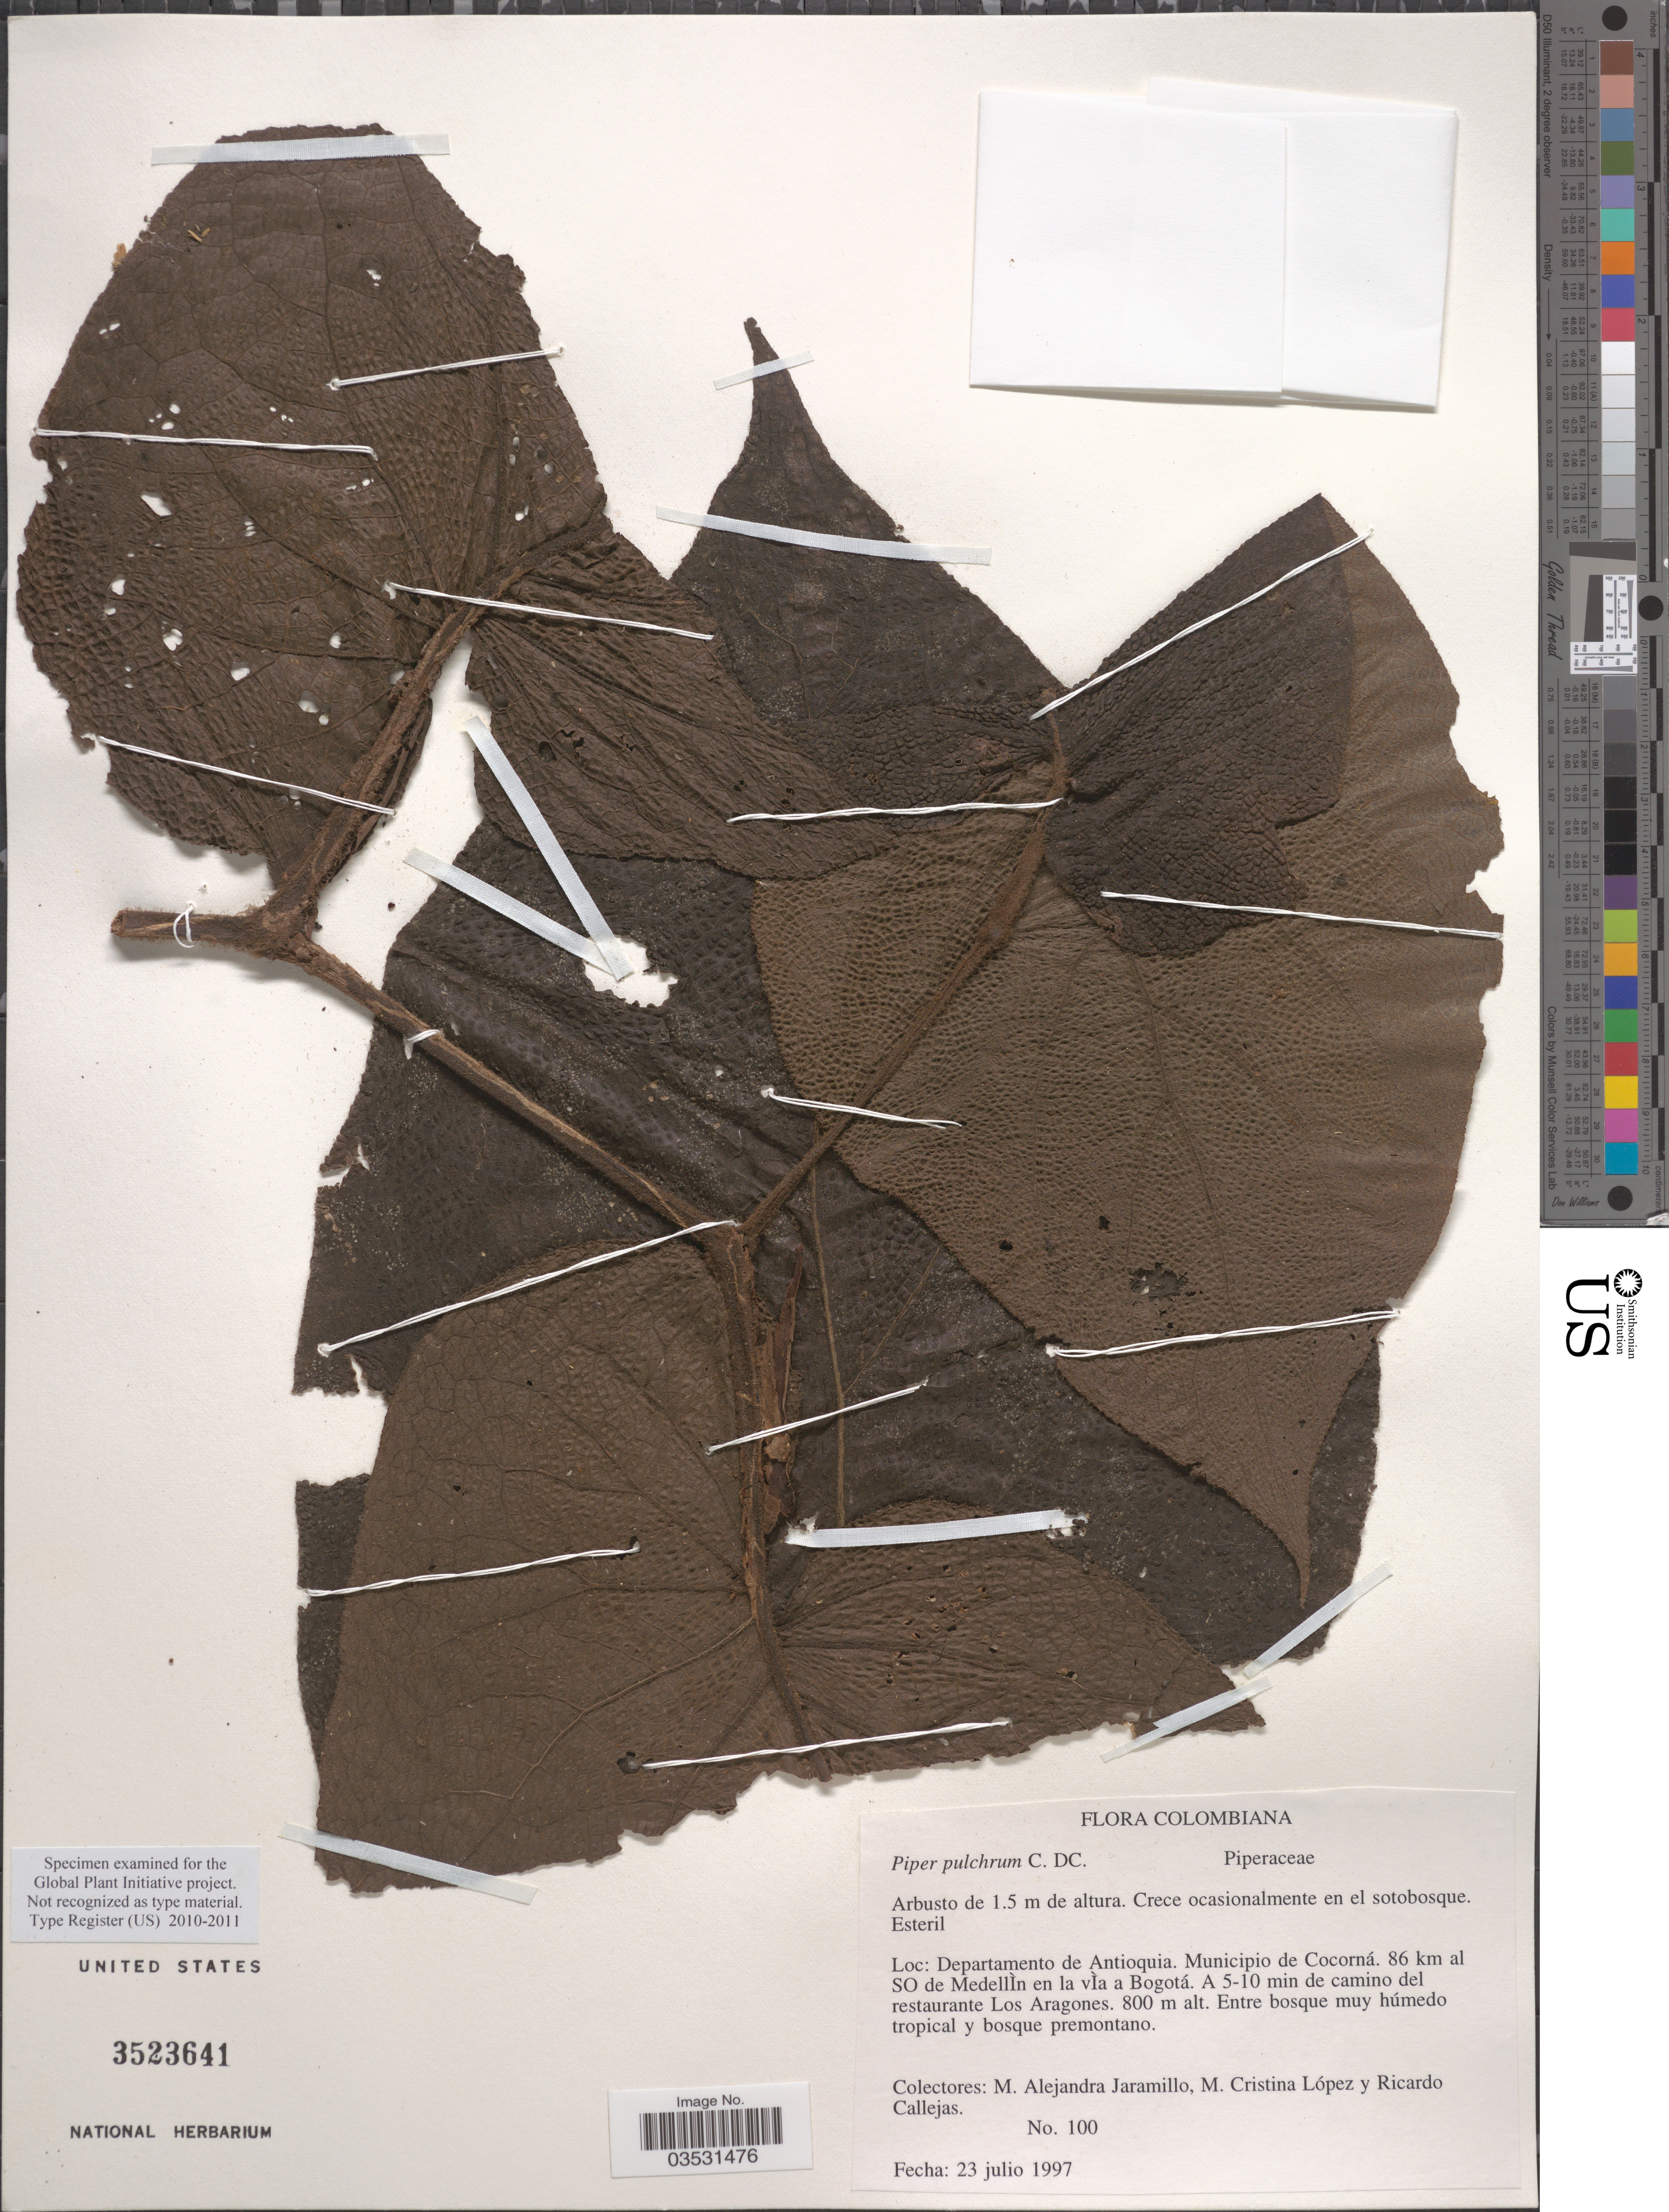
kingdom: Plantae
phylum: Tracheophyta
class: Magnoliopsida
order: Piperales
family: Piperaceae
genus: Piper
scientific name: Piper pulchrum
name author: C. DC.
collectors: M. A. Jaramillo, M. Lopez, M. Cristina & R. Callejas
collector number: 100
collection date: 1997-07-23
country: Colombia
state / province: Antioquia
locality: Departamento de Antioquia. Municipio de Cocorná. 86 km al SO de MedellÌn en la vÌa a Bogotá. A 5-10 min de camino del restaurante Los Aragones.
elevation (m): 800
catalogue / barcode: US 3523641